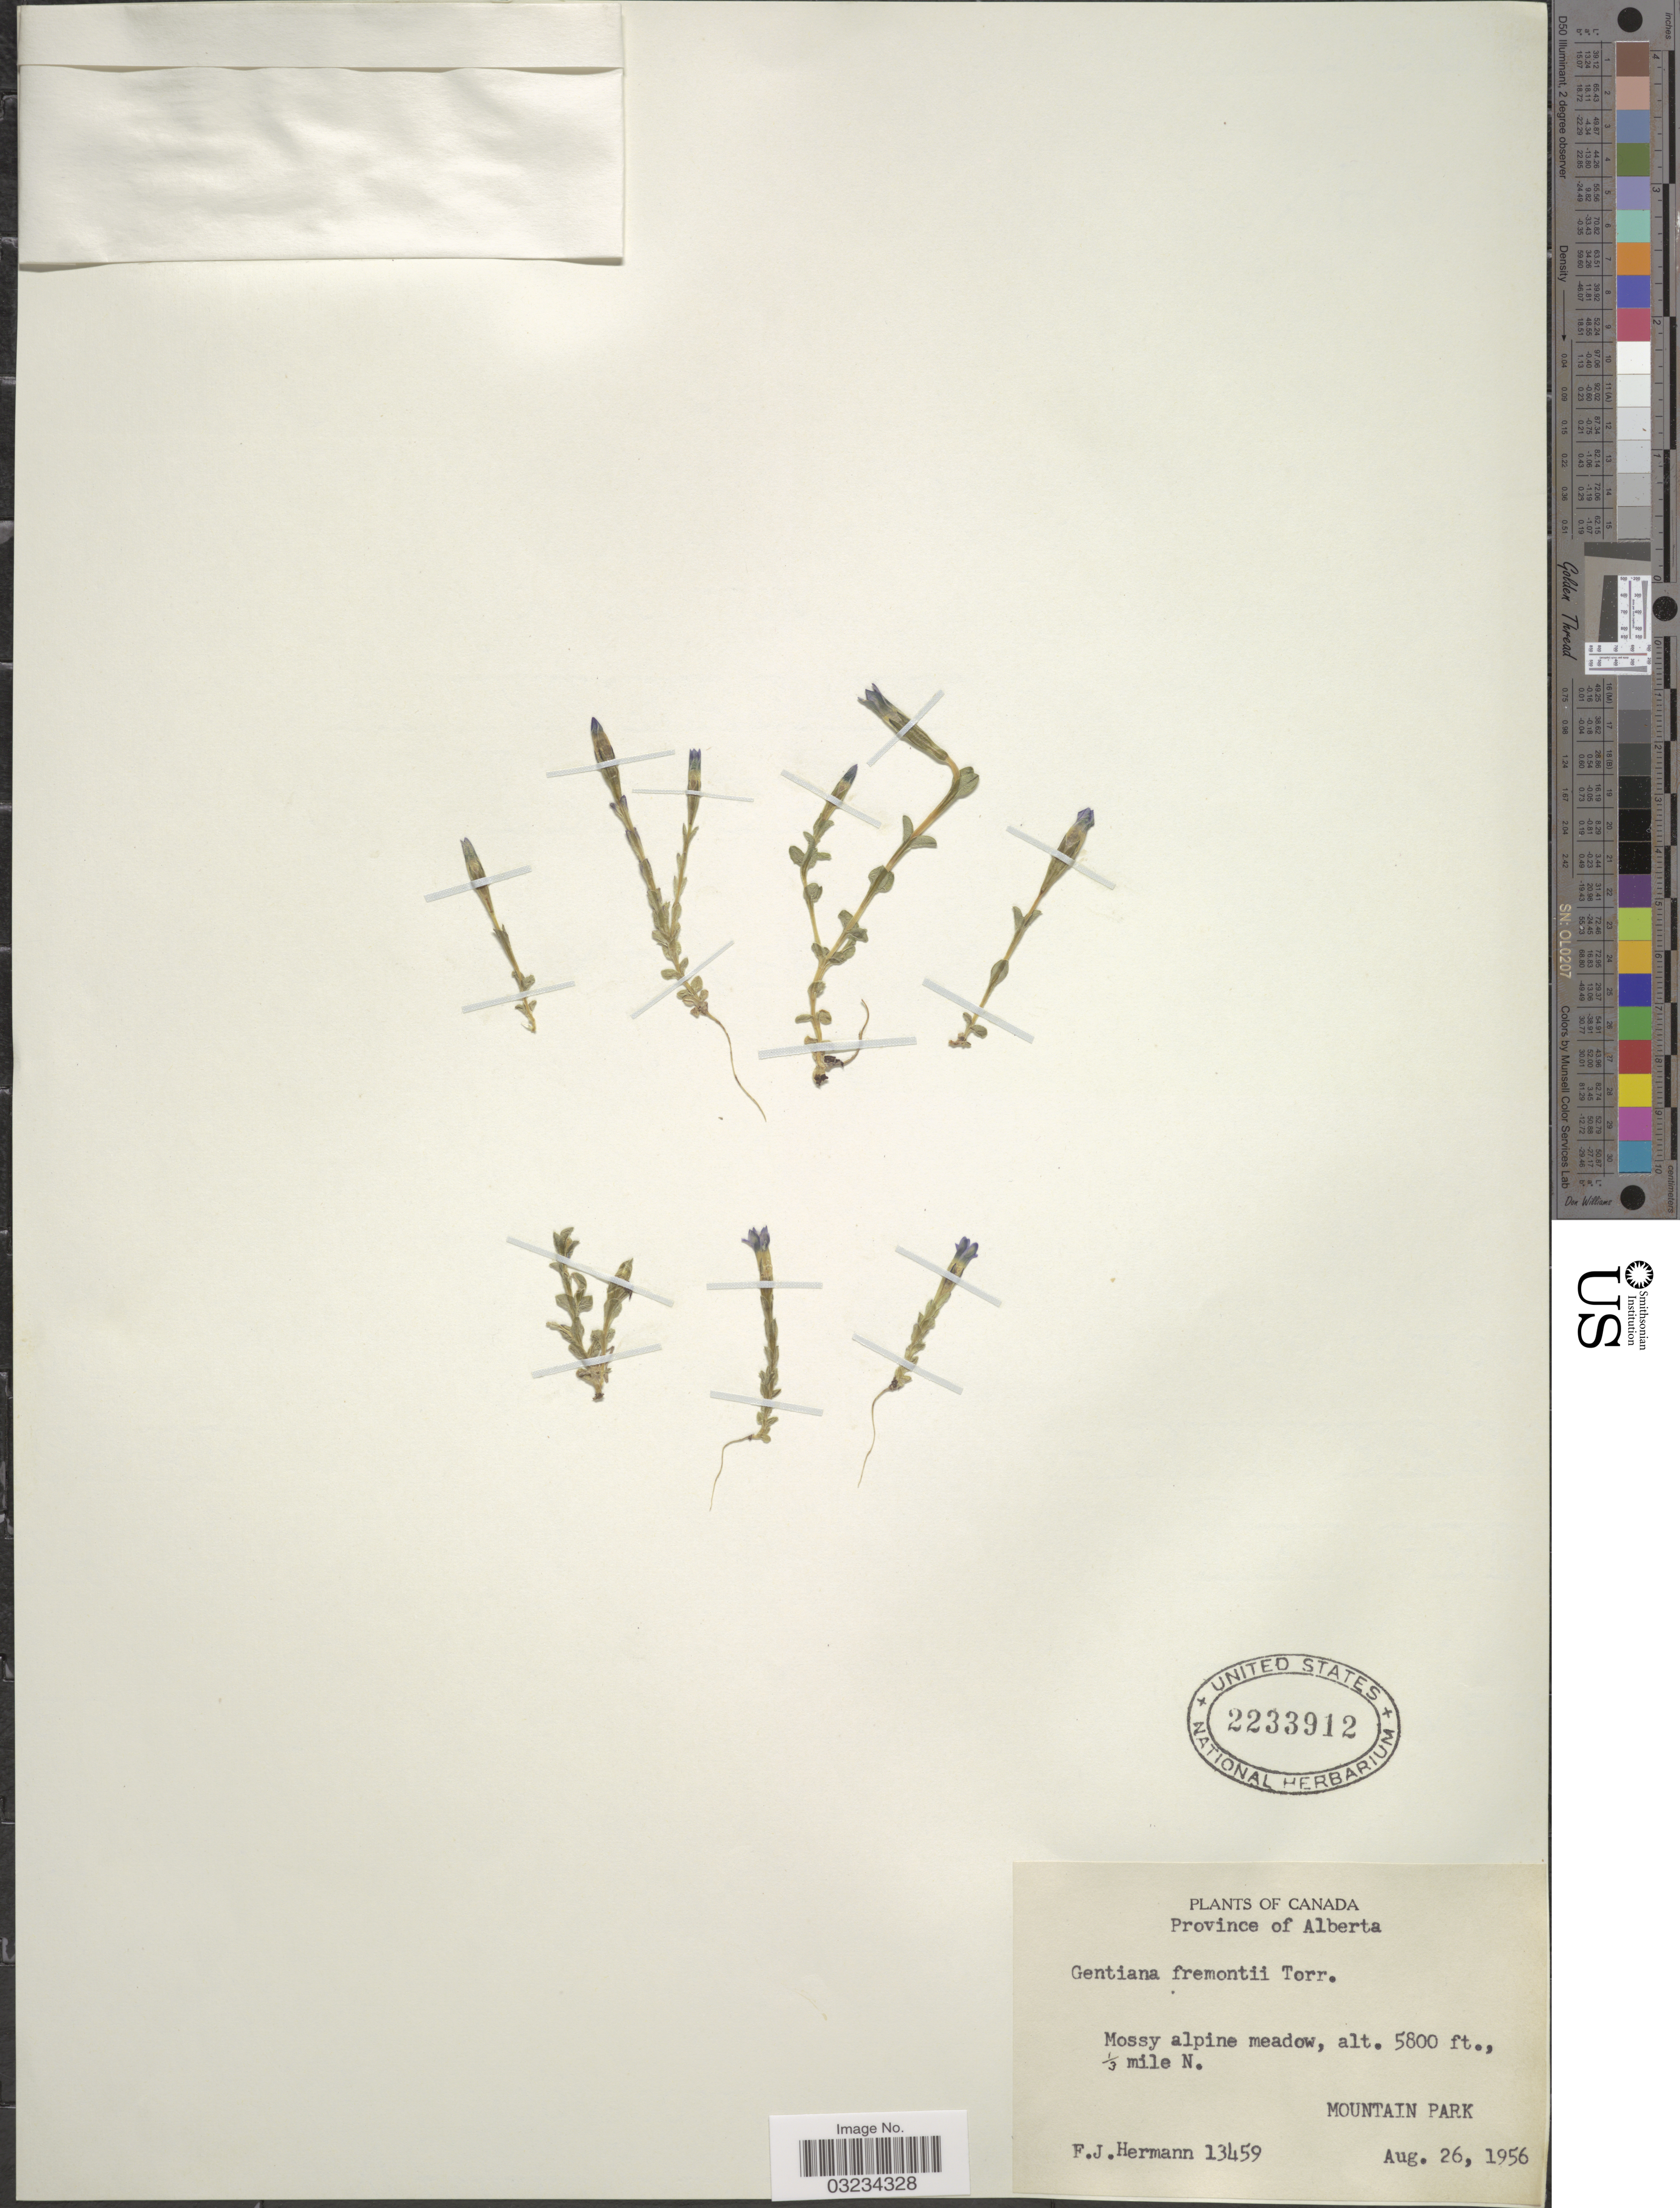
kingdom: Plantae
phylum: Tracheophyta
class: Magnoliopsida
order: Gentianales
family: Gentianaceae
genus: Gentiana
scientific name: Gentiana fremontii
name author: Torr.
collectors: F. J. Hermann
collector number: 13459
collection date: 1956-08-26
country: Canada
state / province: Alberta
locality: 1/3 mile N. Mountain Park.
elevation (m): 1768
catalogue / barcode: US 2233912